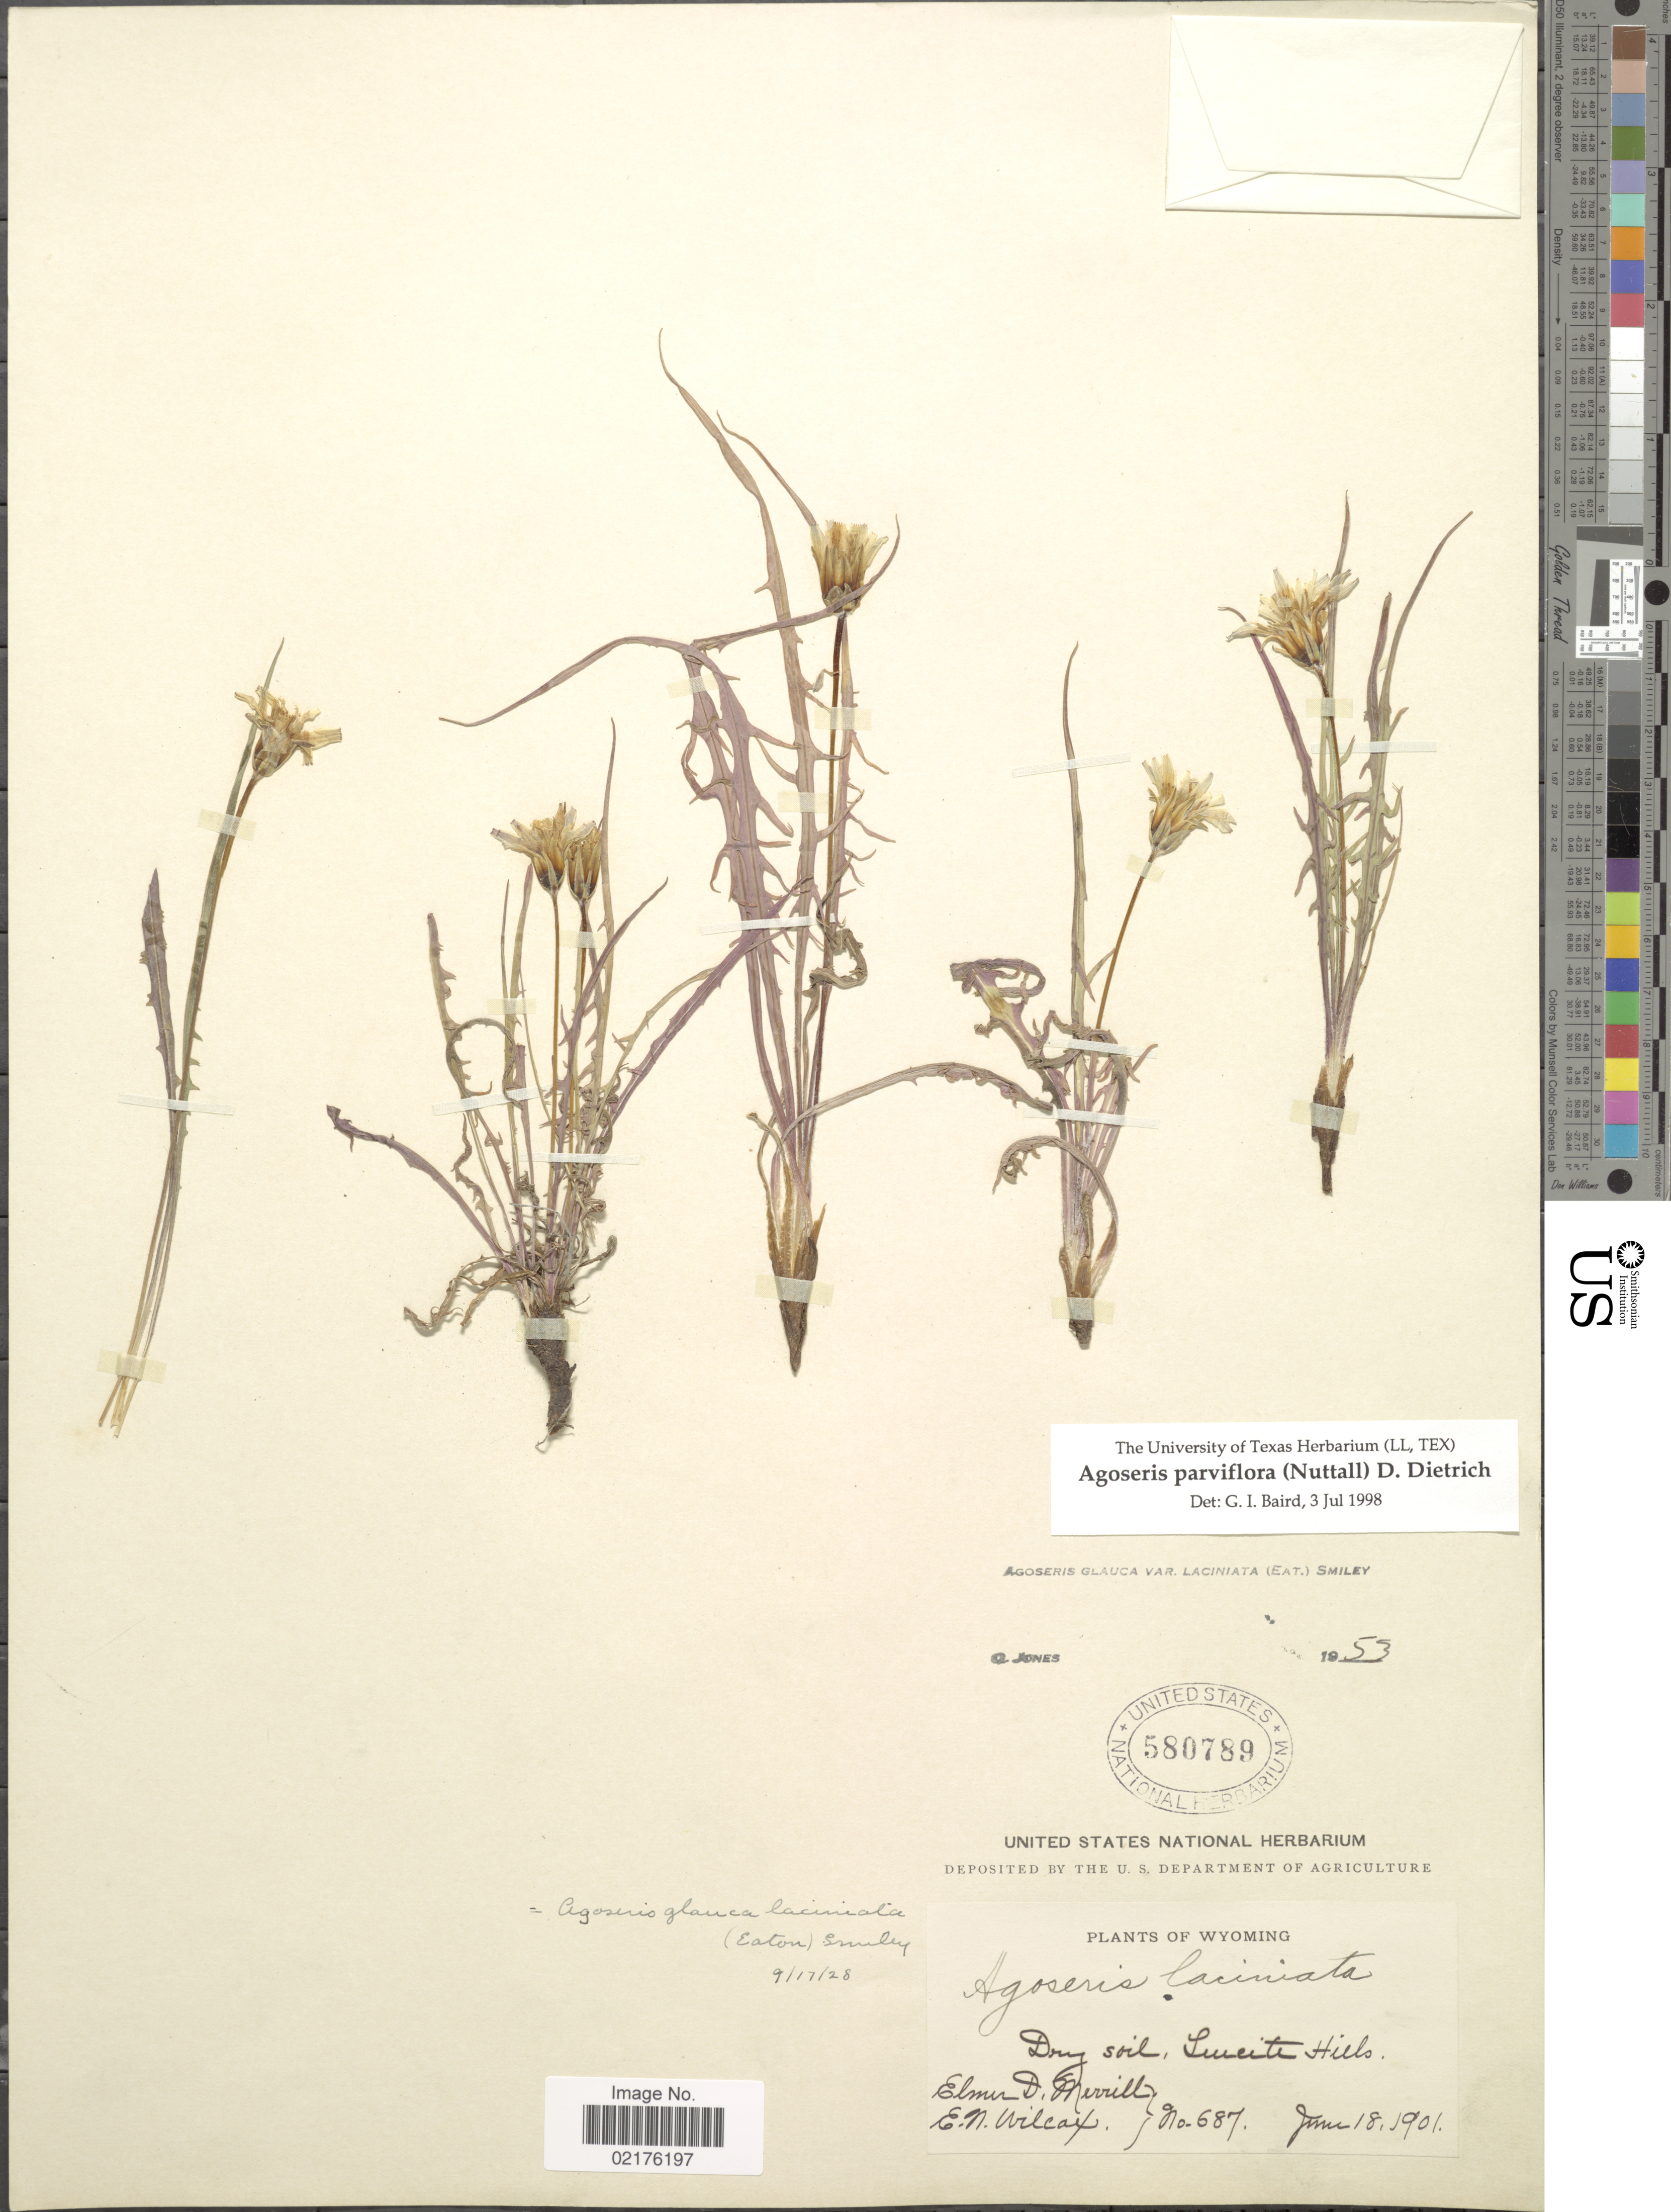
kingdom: Plantae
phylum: Tracheophyta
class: Magnoliopsida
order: Asterales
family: Asteraceae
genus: Agoseris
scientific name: Agoseris parviflora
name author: (Nutt.) D. Dietr.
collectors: E. D. Merrill & E. Wilcox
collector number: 687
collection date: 1901-06-18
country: United States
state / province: Wyoming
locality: Luicite Hills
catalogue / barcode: US 580789